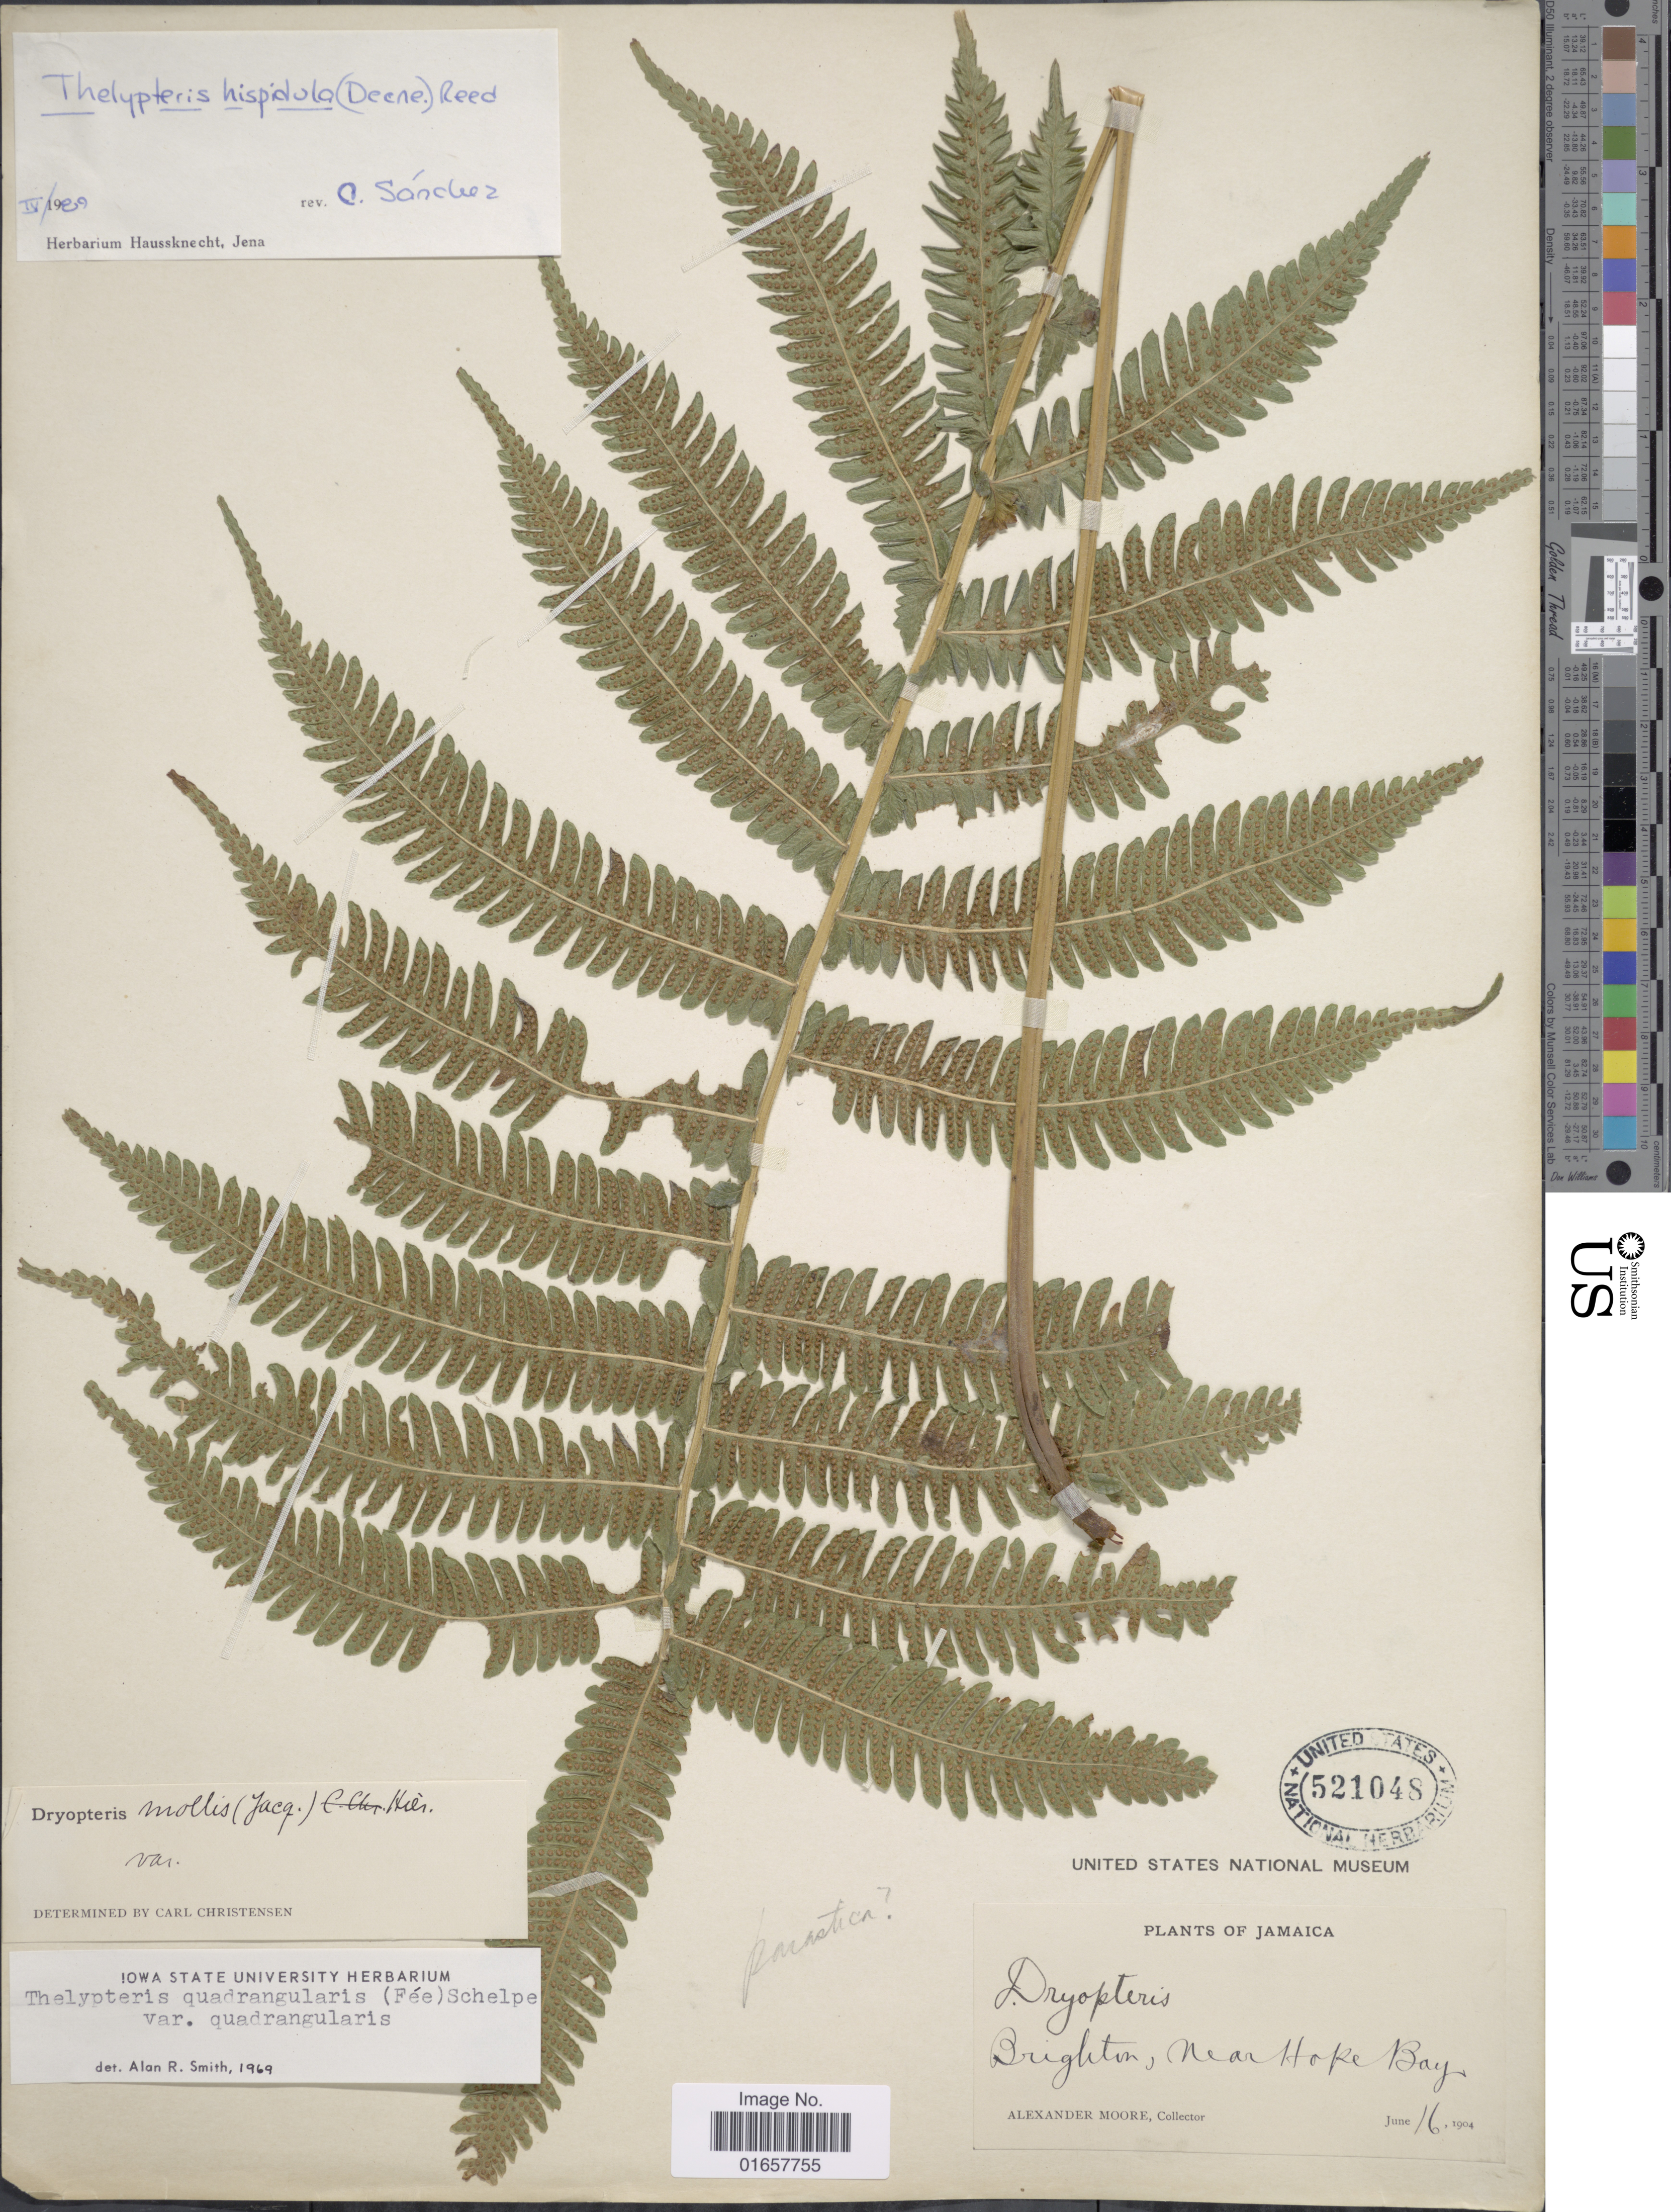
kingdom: Plantae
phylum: Tracheophyta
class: Polypodiopsida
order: Polypodiales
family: Thelypteridaceae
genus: Christella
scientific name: Christella hispidula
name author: (Decne.) Holttum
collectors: A. Moore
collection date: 1904-06-16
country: Jamaica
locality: Jamaica, Brighton, near Hope Bay.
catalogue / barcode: US 521048